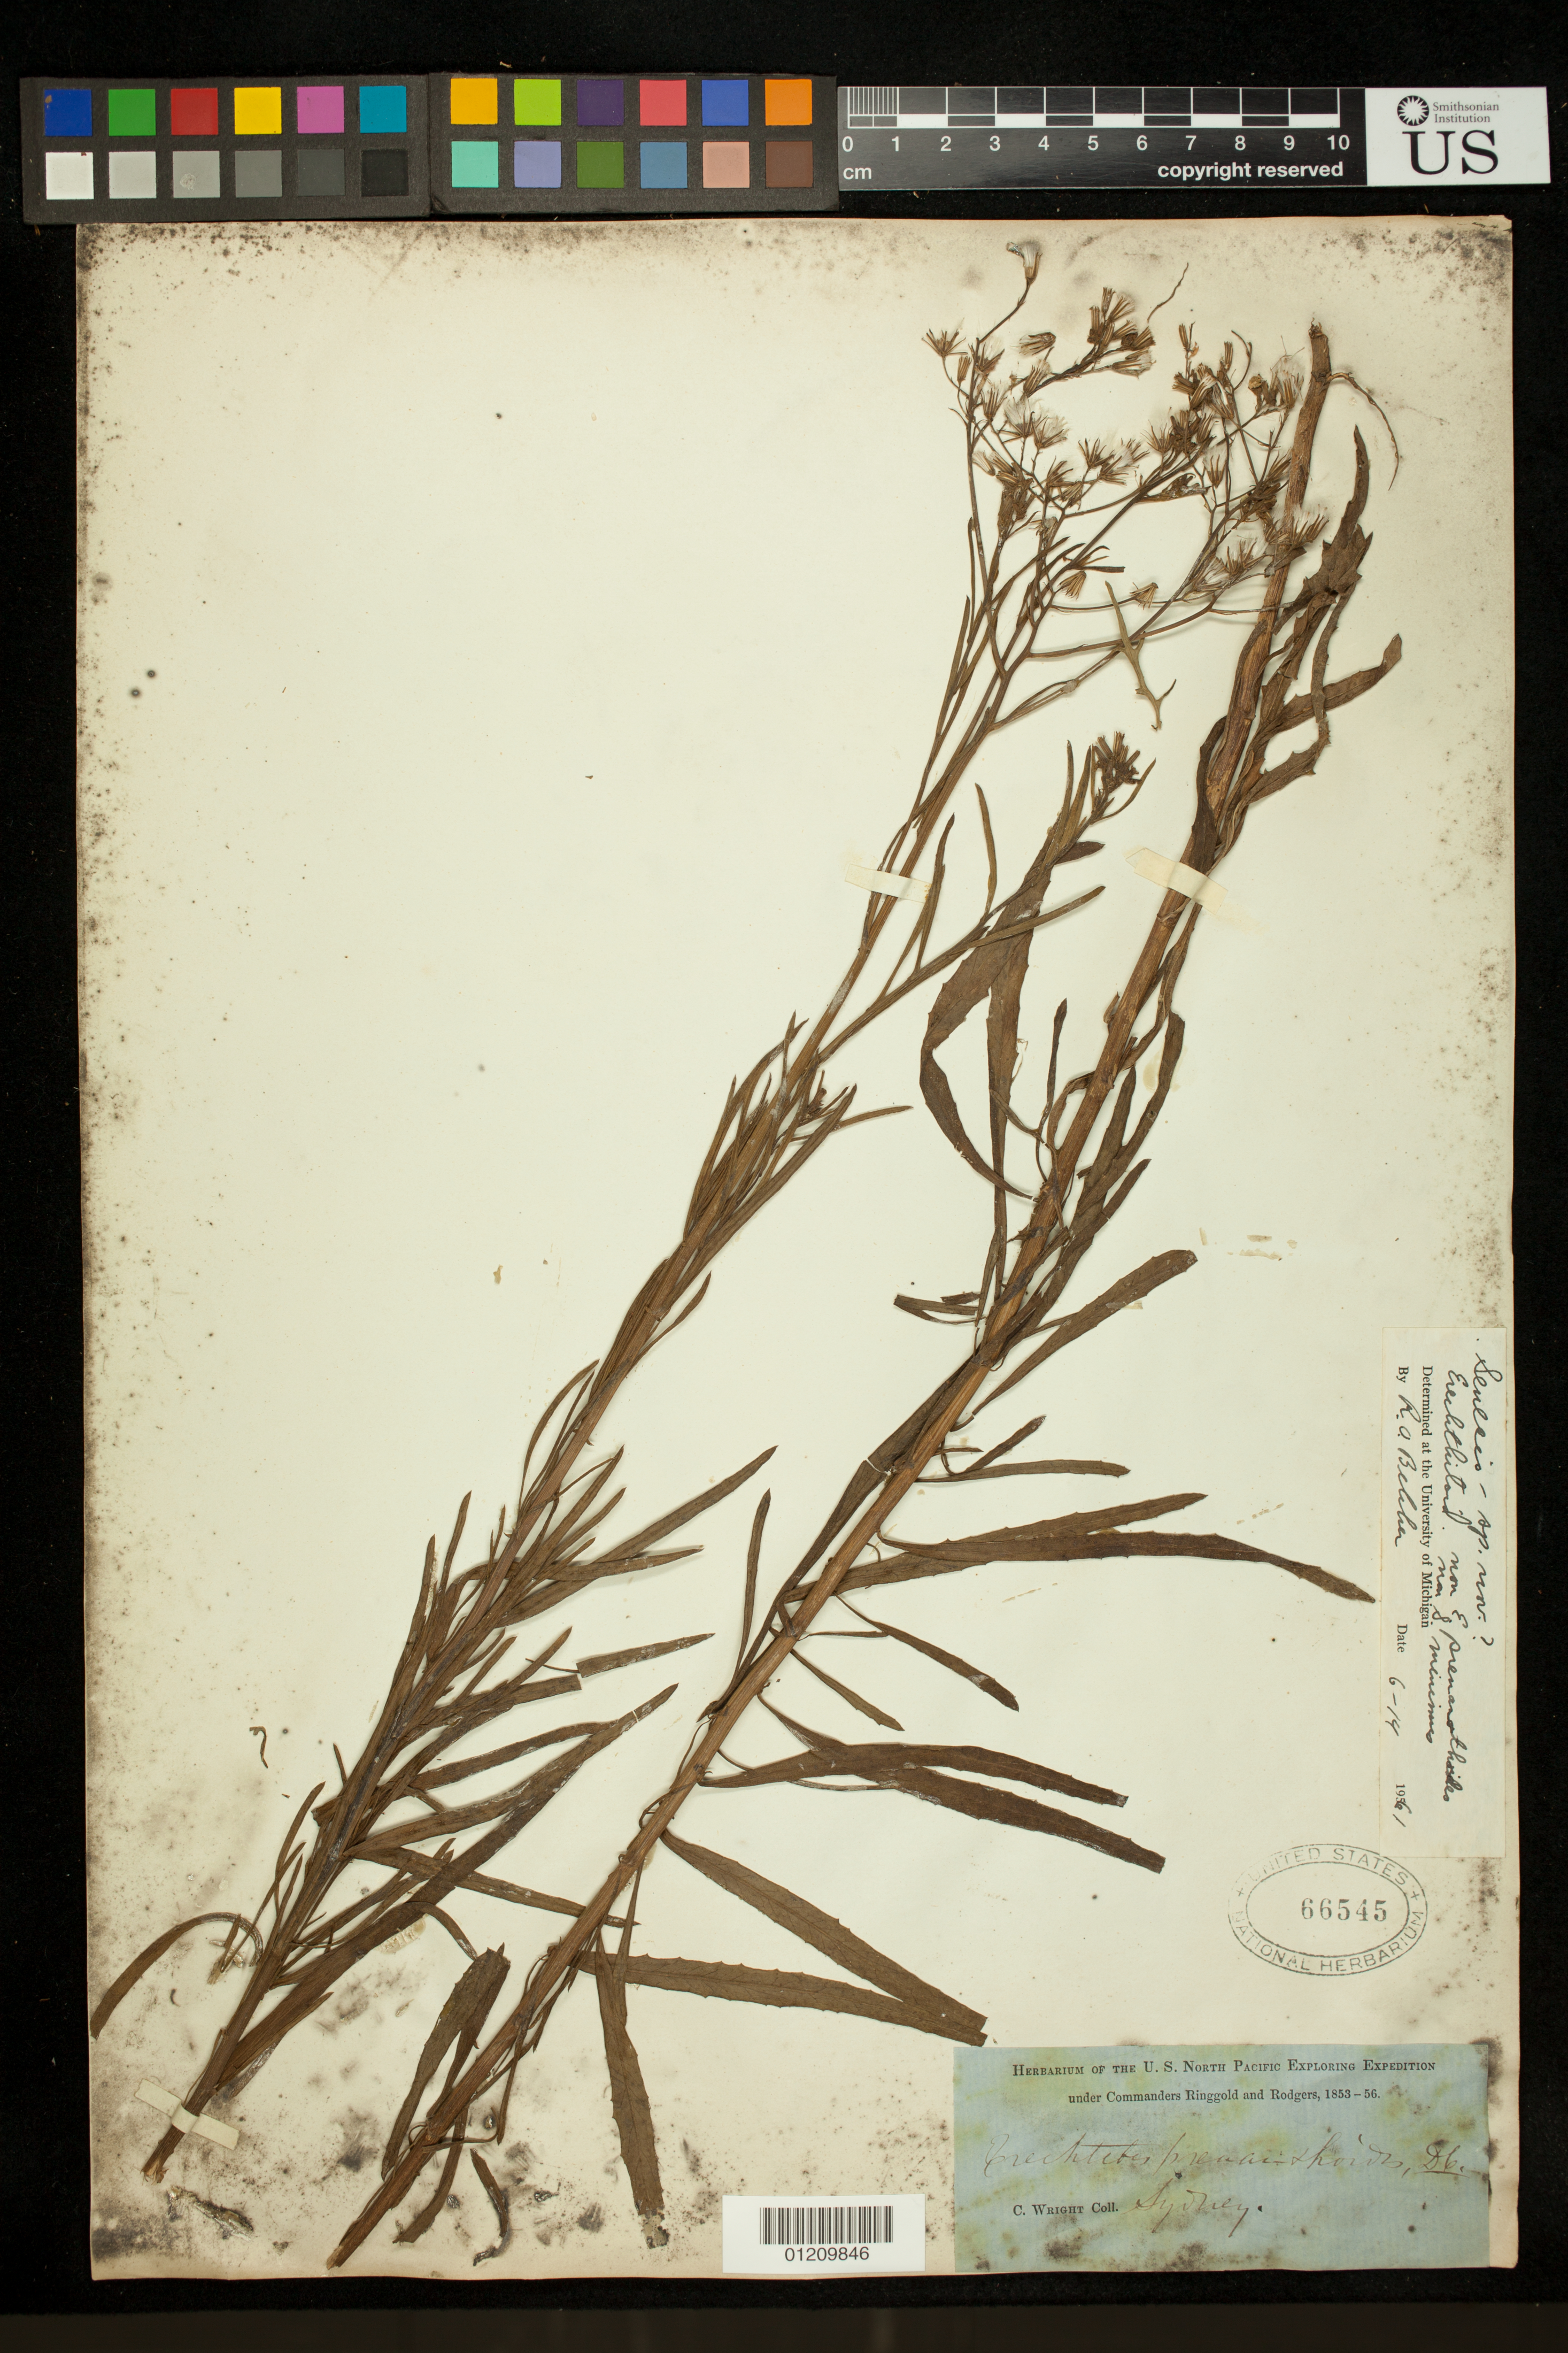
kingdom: Plantae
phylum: Tracheophyta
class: Magnoliopsida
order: Asterales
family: Asteraceae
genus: Senecio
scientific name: Senecio sp.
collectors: C. Wright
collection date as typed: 1853 to -- -- 1856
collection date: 1853/1856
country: Australia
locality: Sydney.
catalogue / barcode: US 66545